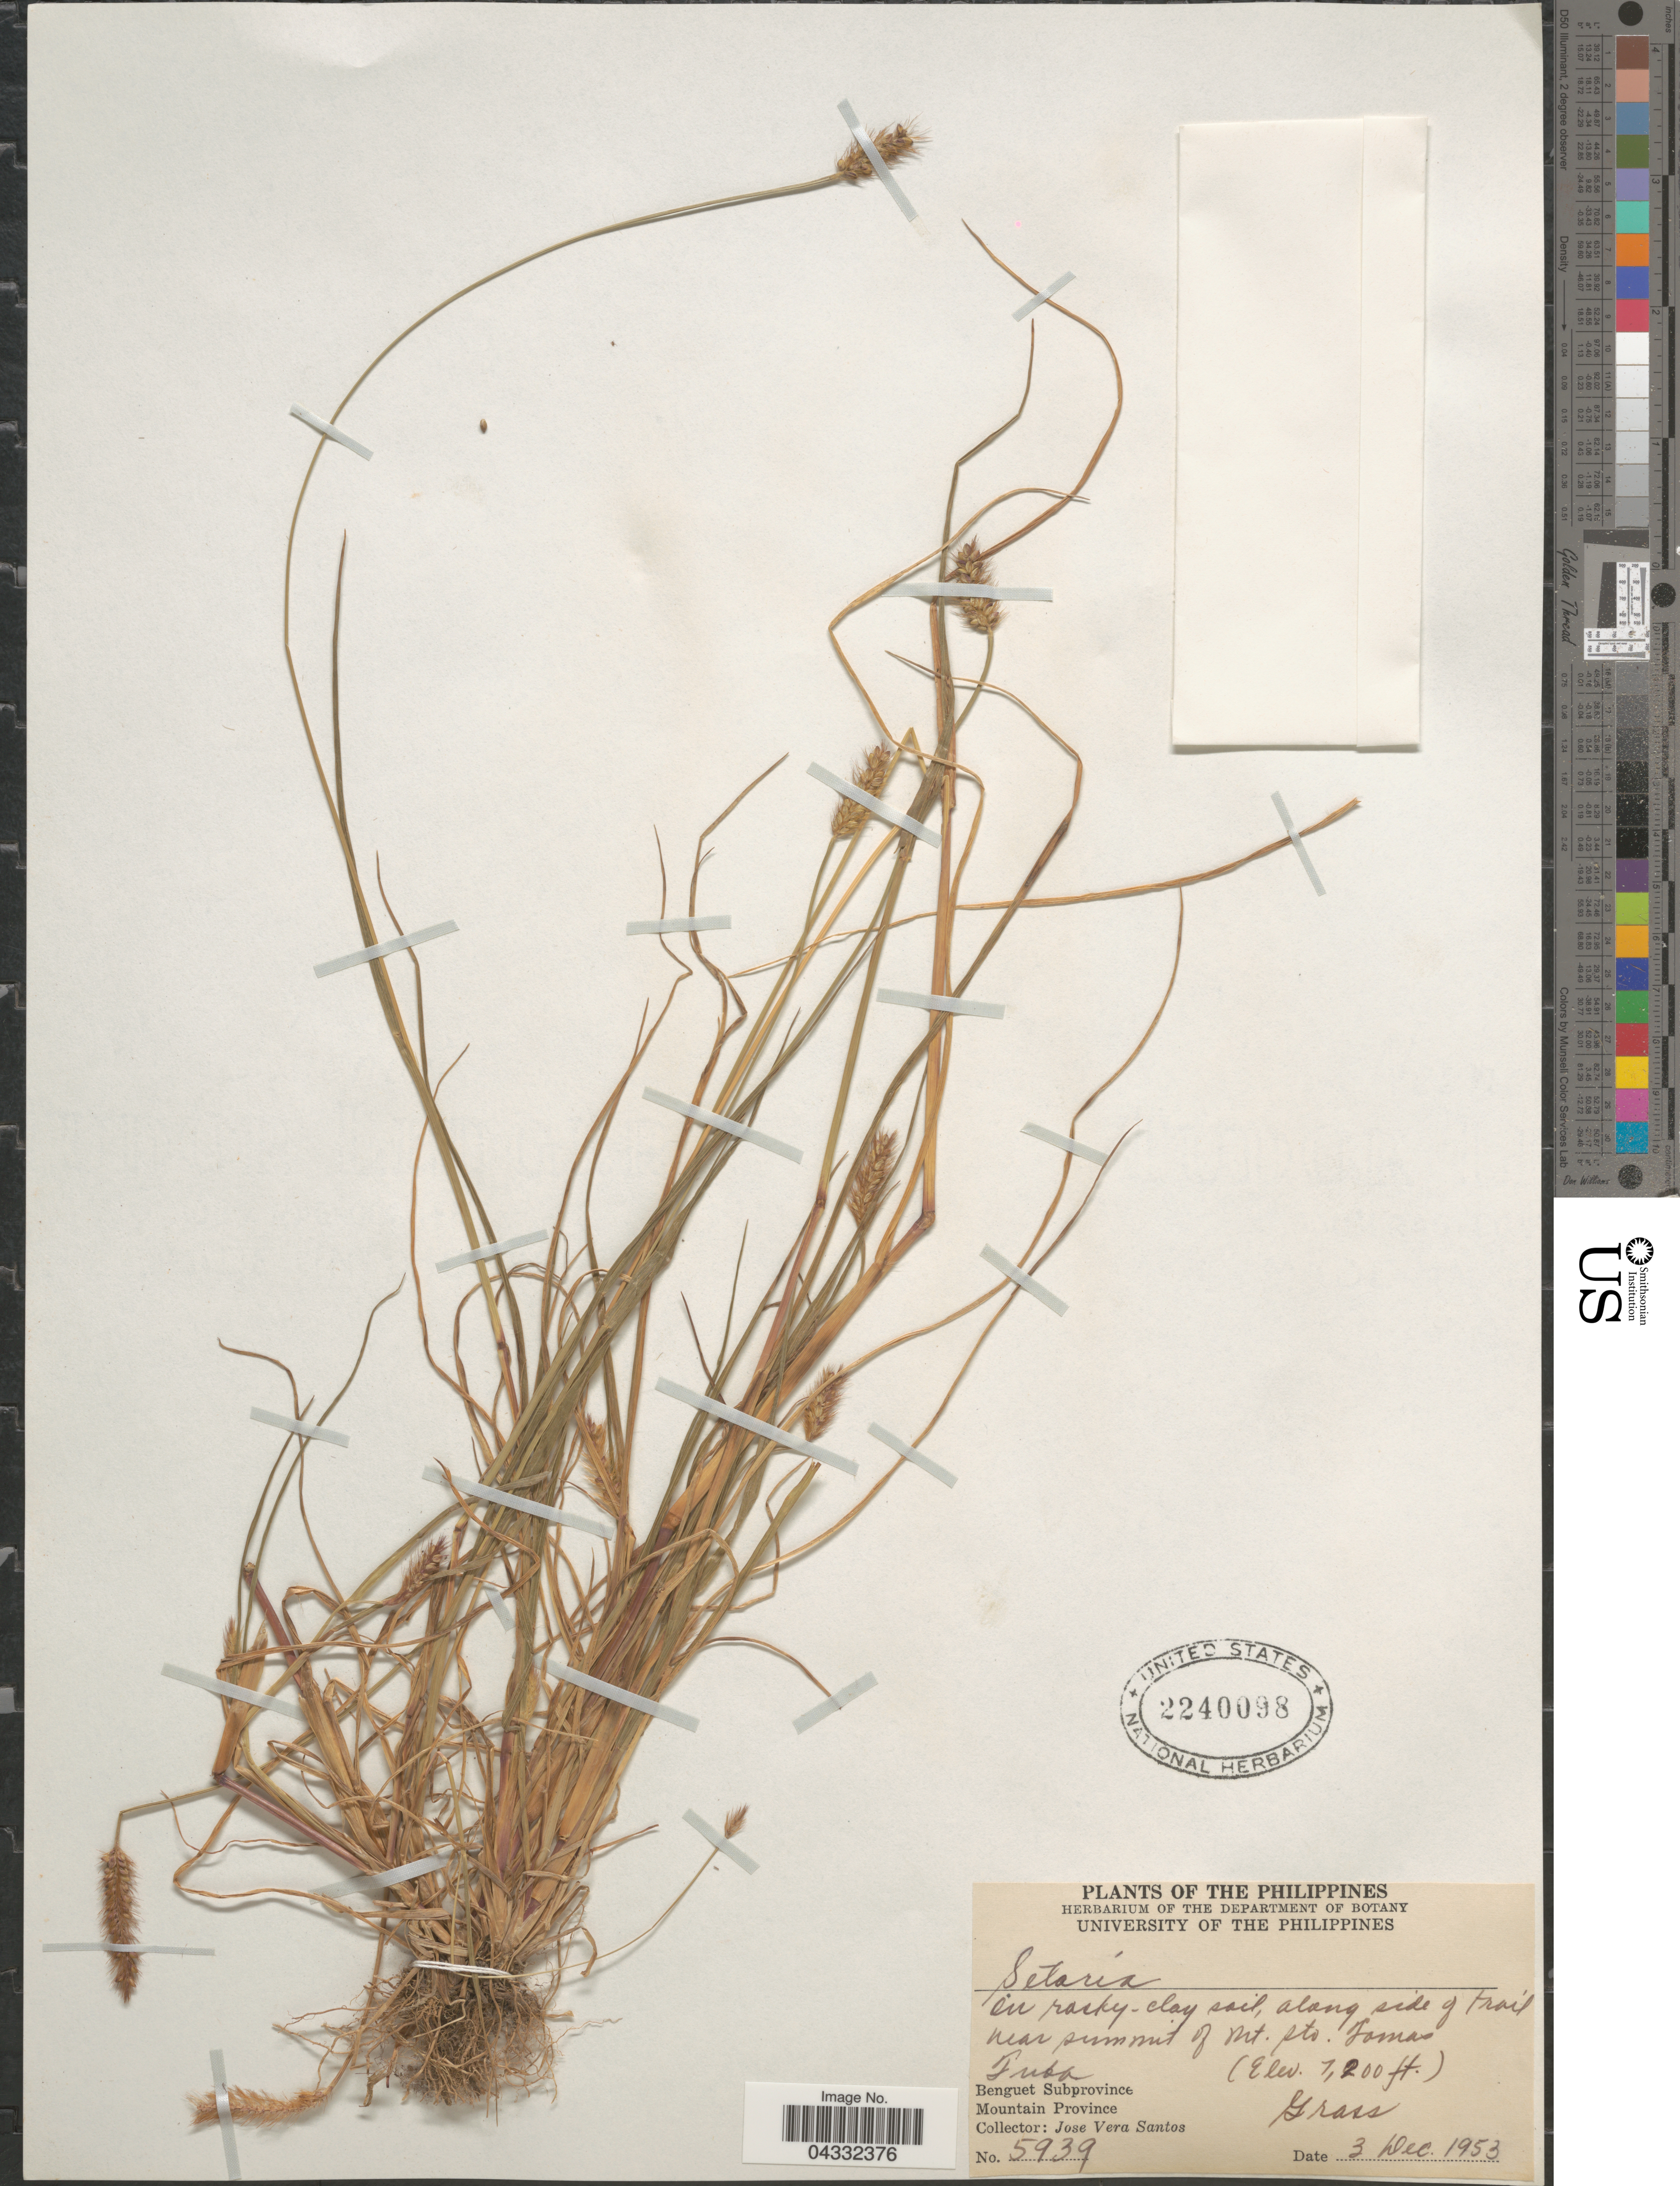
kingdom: Plantae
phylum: Tracheophyta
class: Liliopsida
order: Poales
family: Poaceae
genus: Setaria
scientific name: Setaria sp.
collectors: J. V. Santos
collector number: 5939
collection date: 1953-12-03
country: Philippines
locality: Along side of trail near summit of Mt. Sto. Tomas. Tuba. Benguet Subprovince. Mountain Province.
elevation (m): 2195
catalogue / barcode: US 2240098